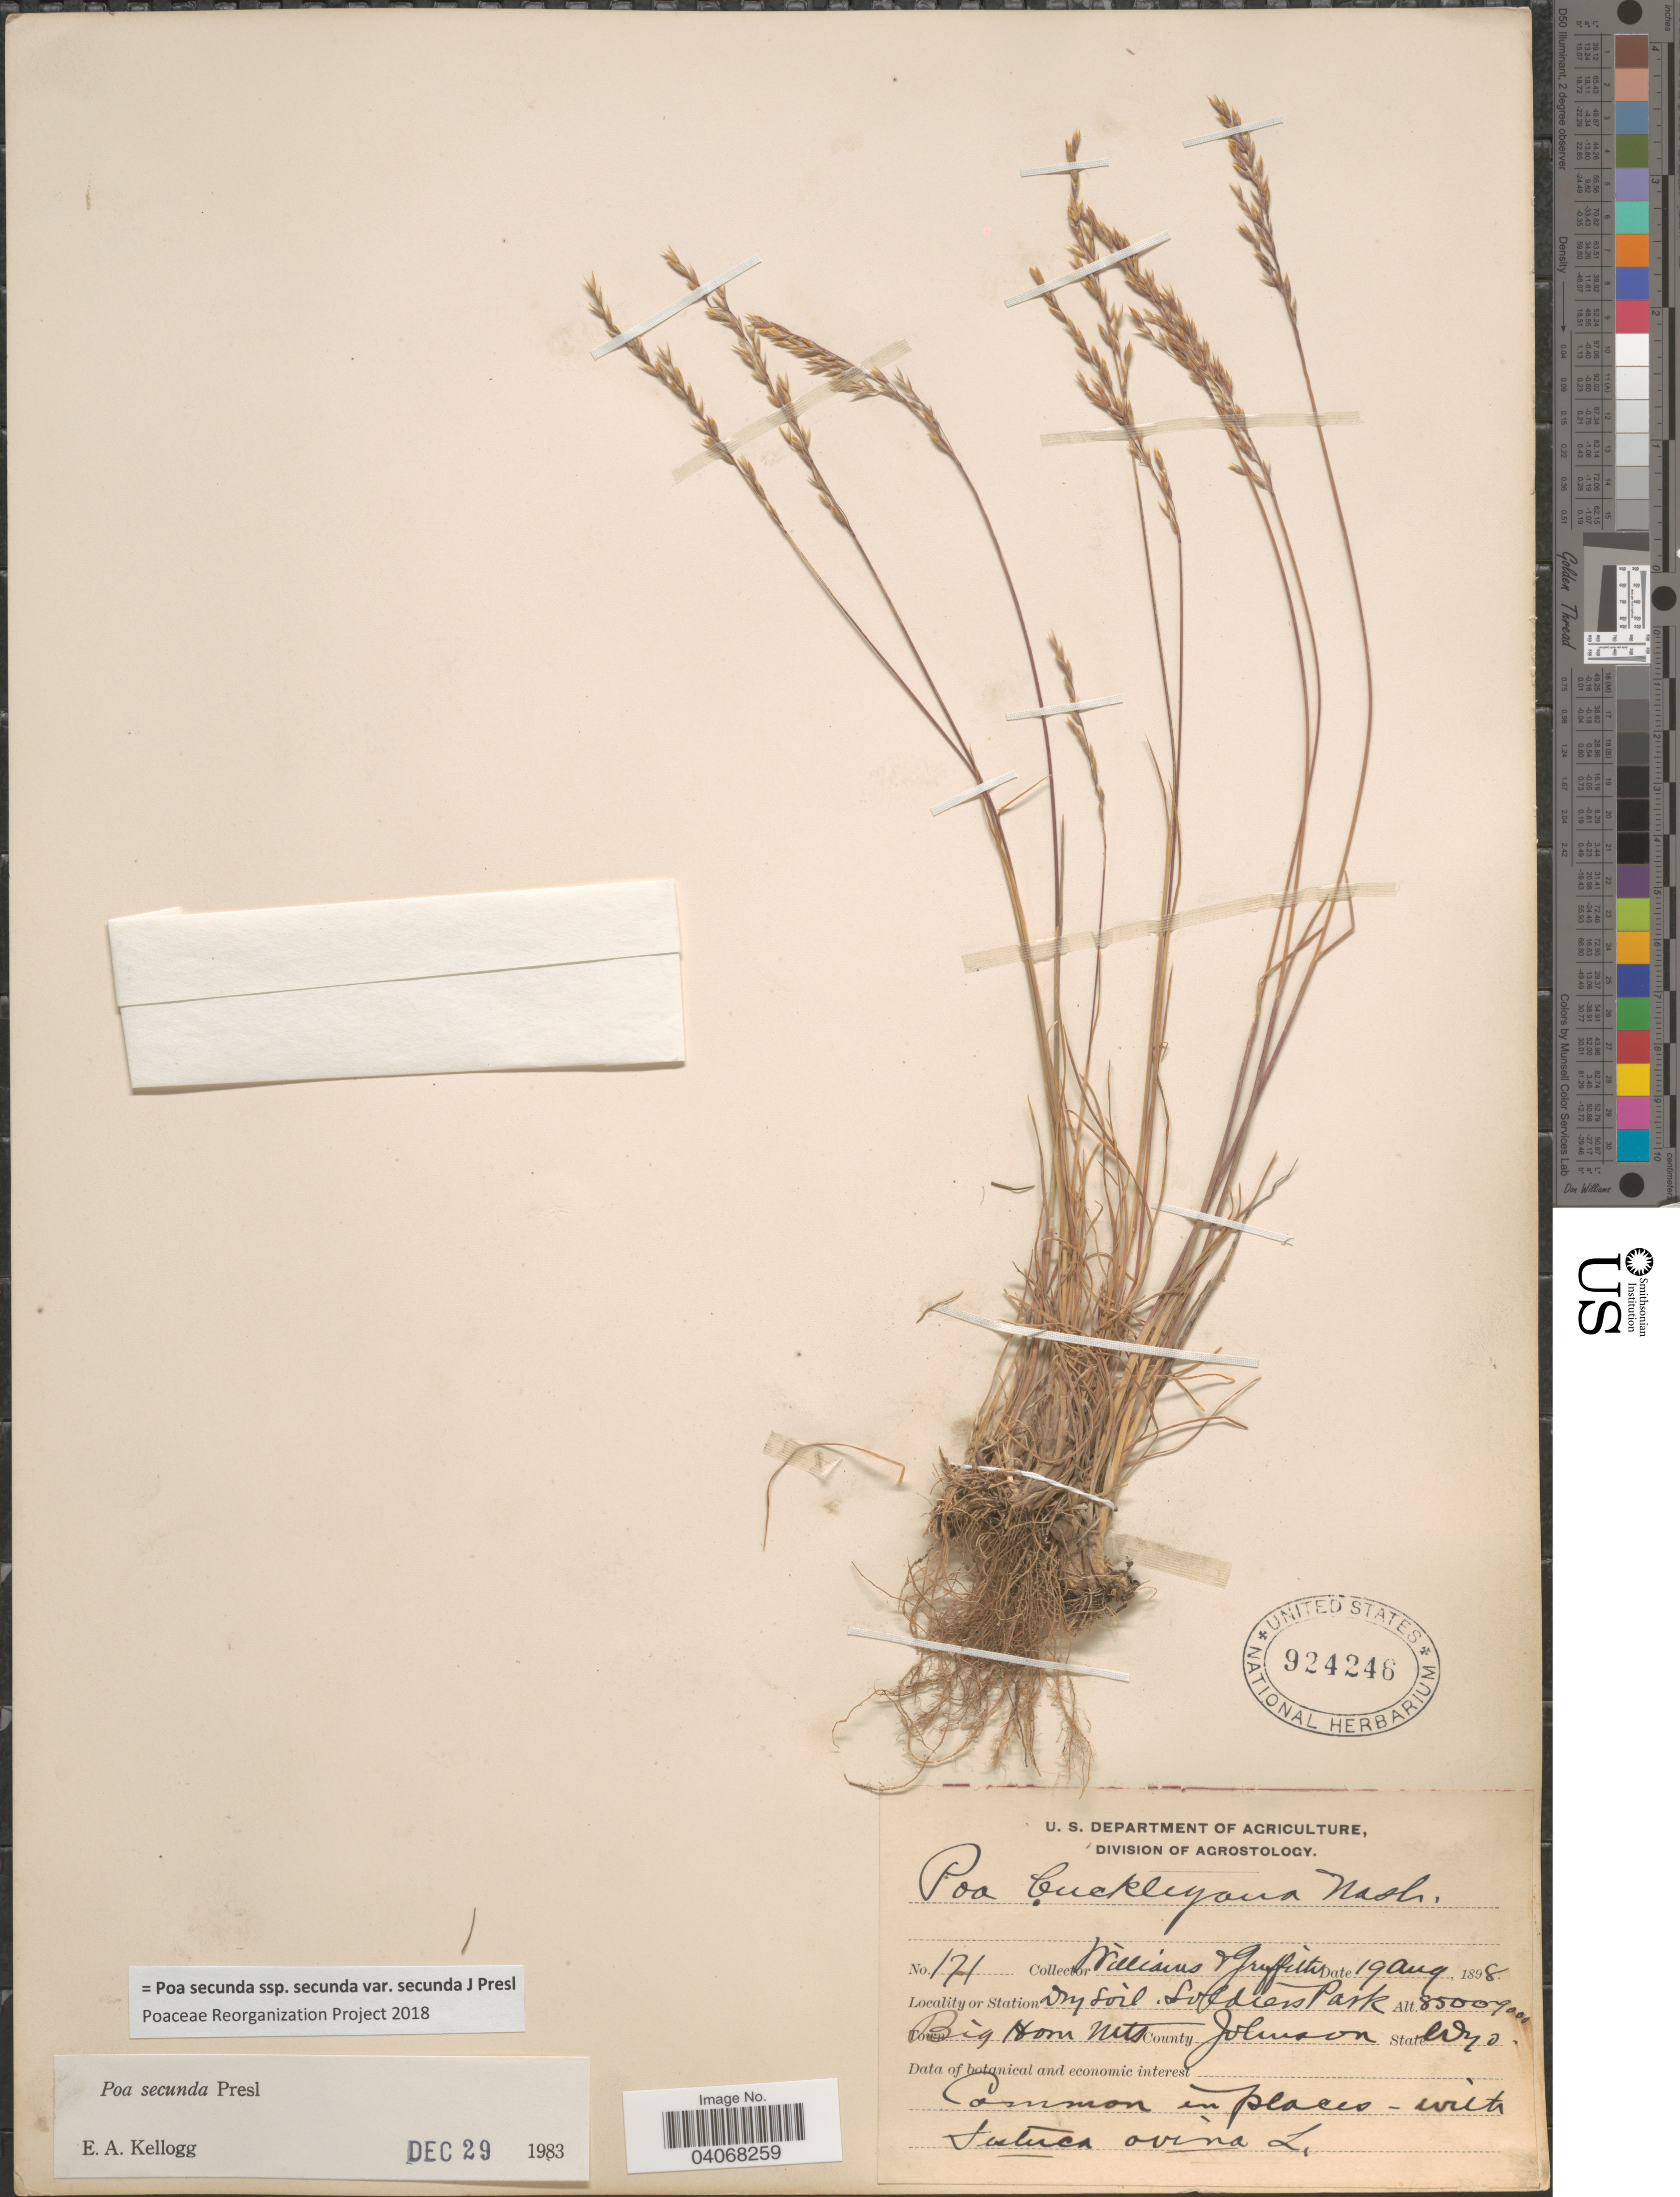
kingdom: Plantae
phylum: Tracheophyta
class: Liliopsida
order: Poales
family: Poaceae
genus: Poa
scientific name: Poa secunda subsp. secunda var. secunda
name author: J. Presl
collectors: -- Williams & -. Griffith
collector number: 171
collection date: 1898-08-19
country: United States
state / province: Wyoming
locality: Soldiers Park. Town Big Horn Mts. County Johnson.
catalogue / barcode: US 924246